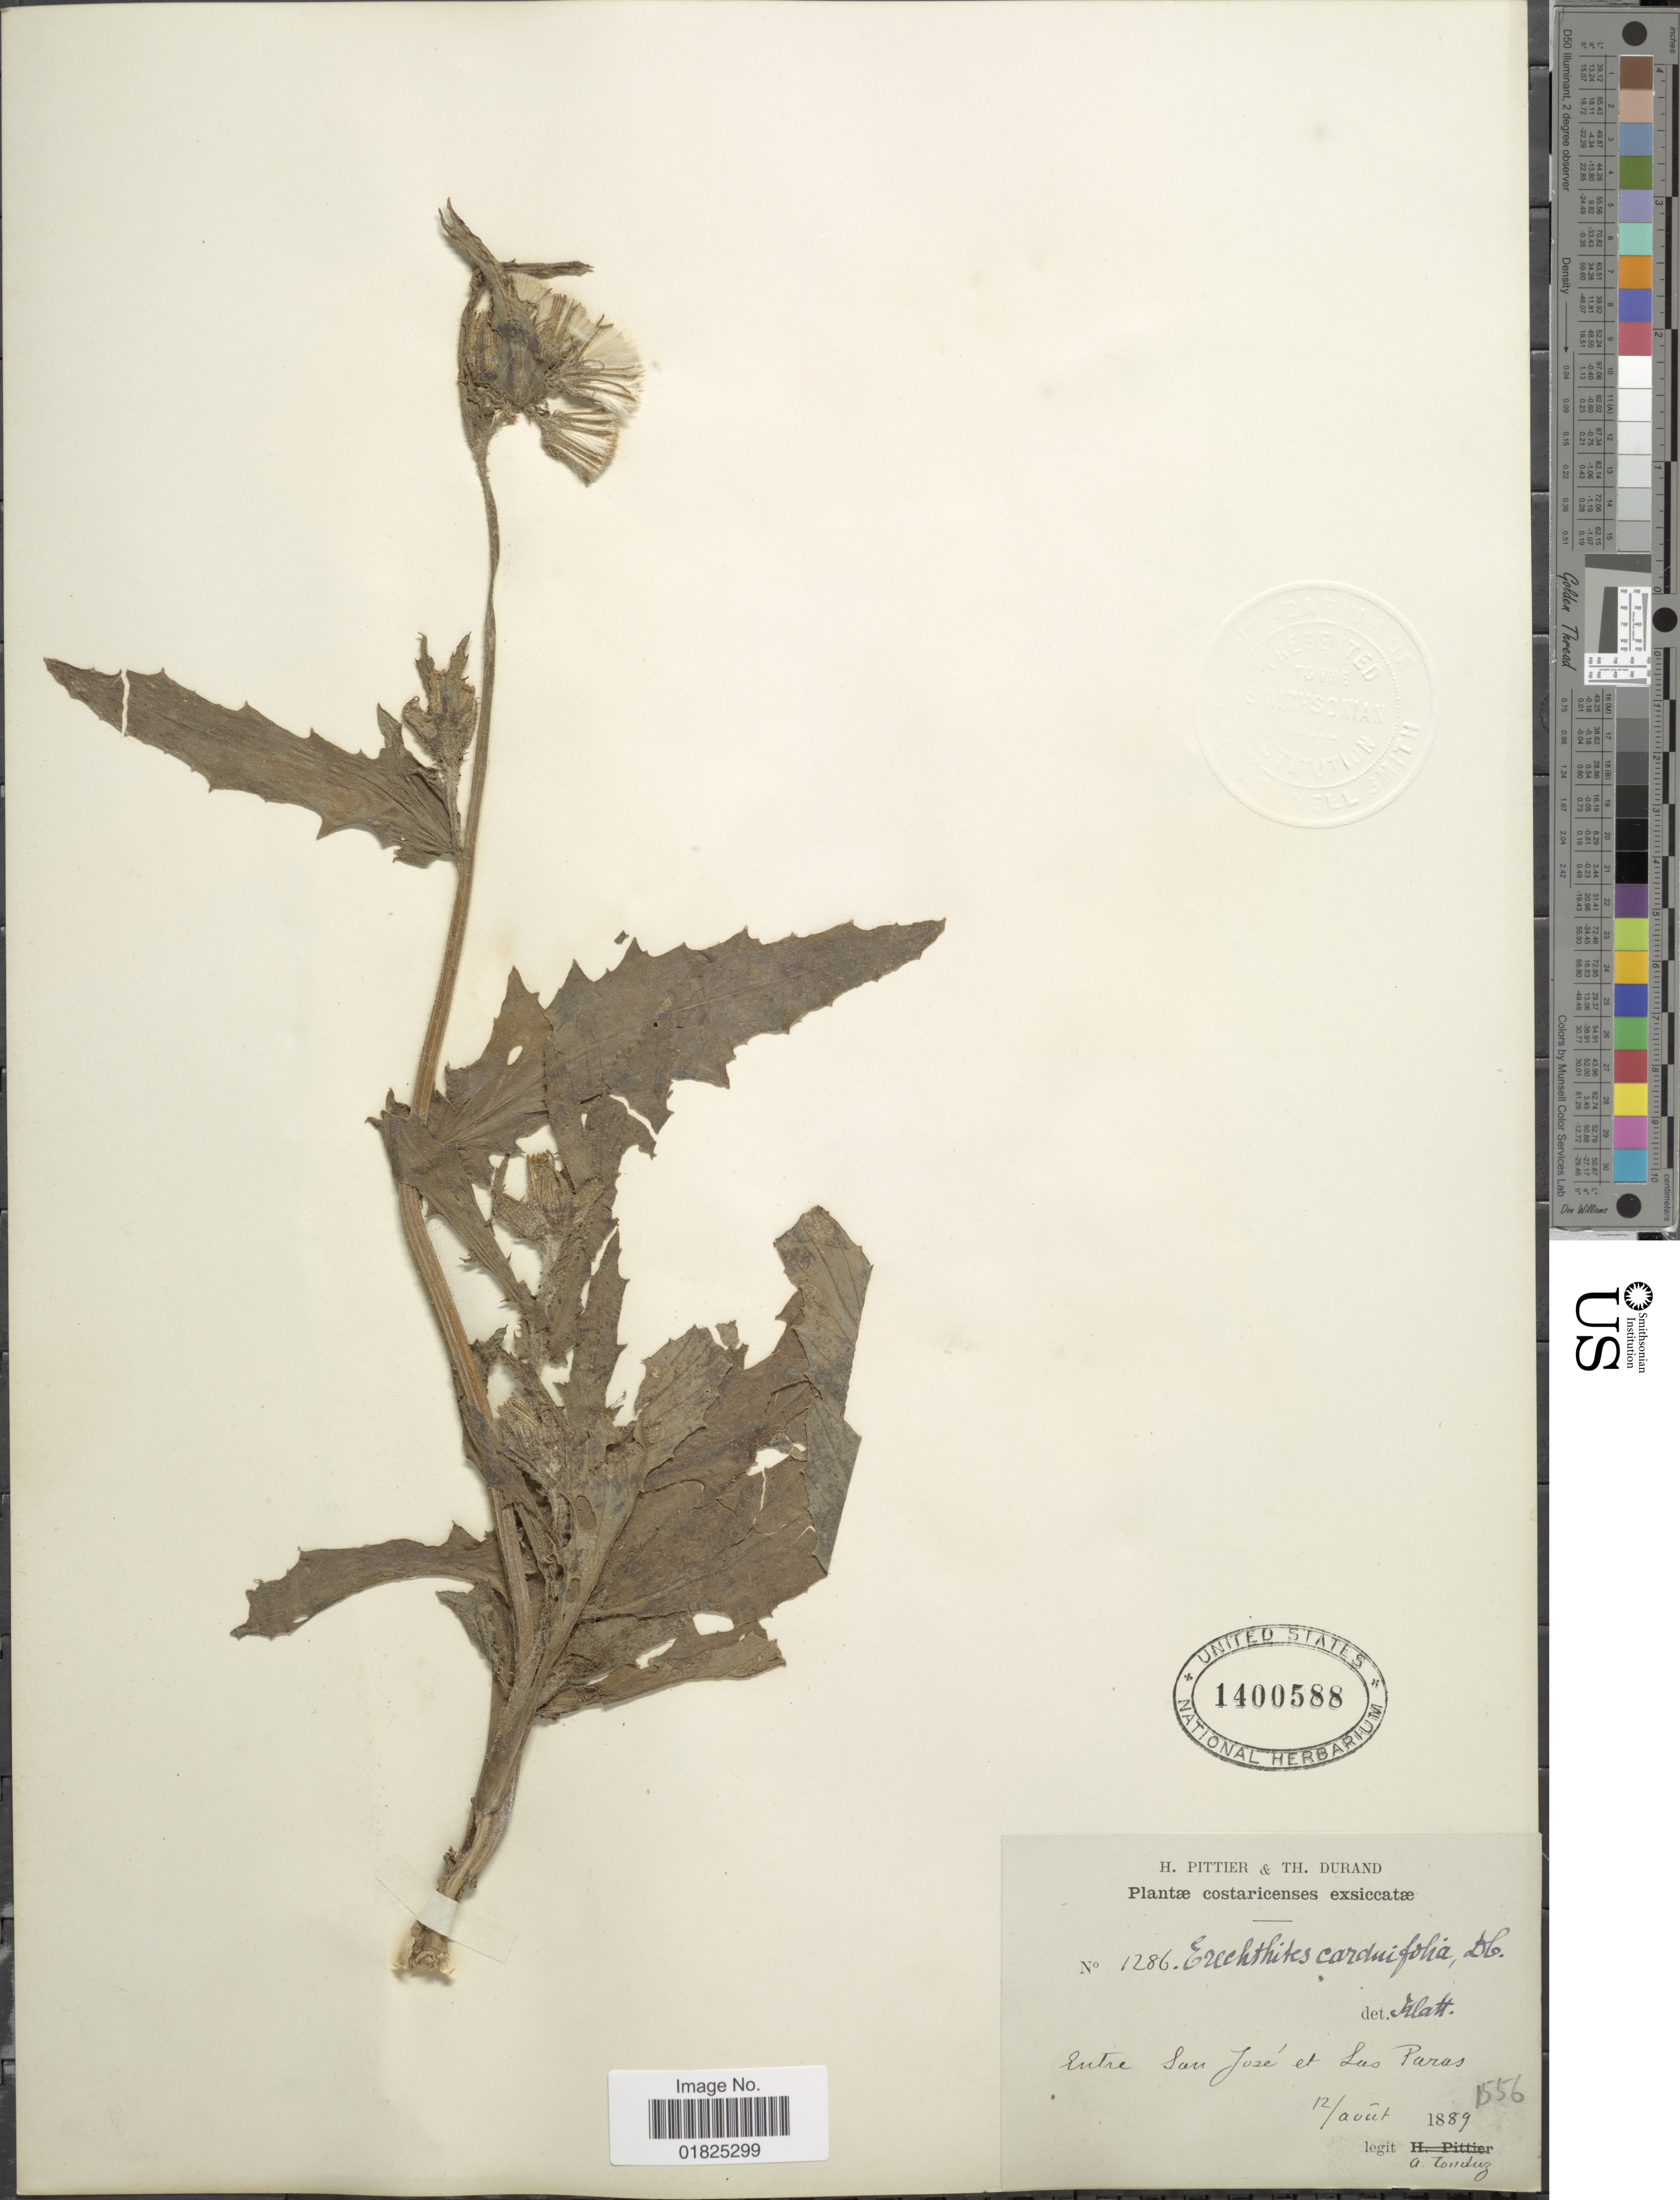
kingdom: Plantae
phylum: Tracheophyta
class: Magnoliopsida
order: Asterales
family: Asteraceae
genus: Erechtites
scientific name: Erechtites hieraciifolius var. cacaliodes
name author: (Fisch. ex Spreng.) Less. ex Griseb.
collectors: A. Tonduz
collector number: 1286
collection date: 1889-08-12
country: Costa Rica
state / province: San José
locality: Entre San Jose et Las Paras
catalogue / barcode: US 1400588